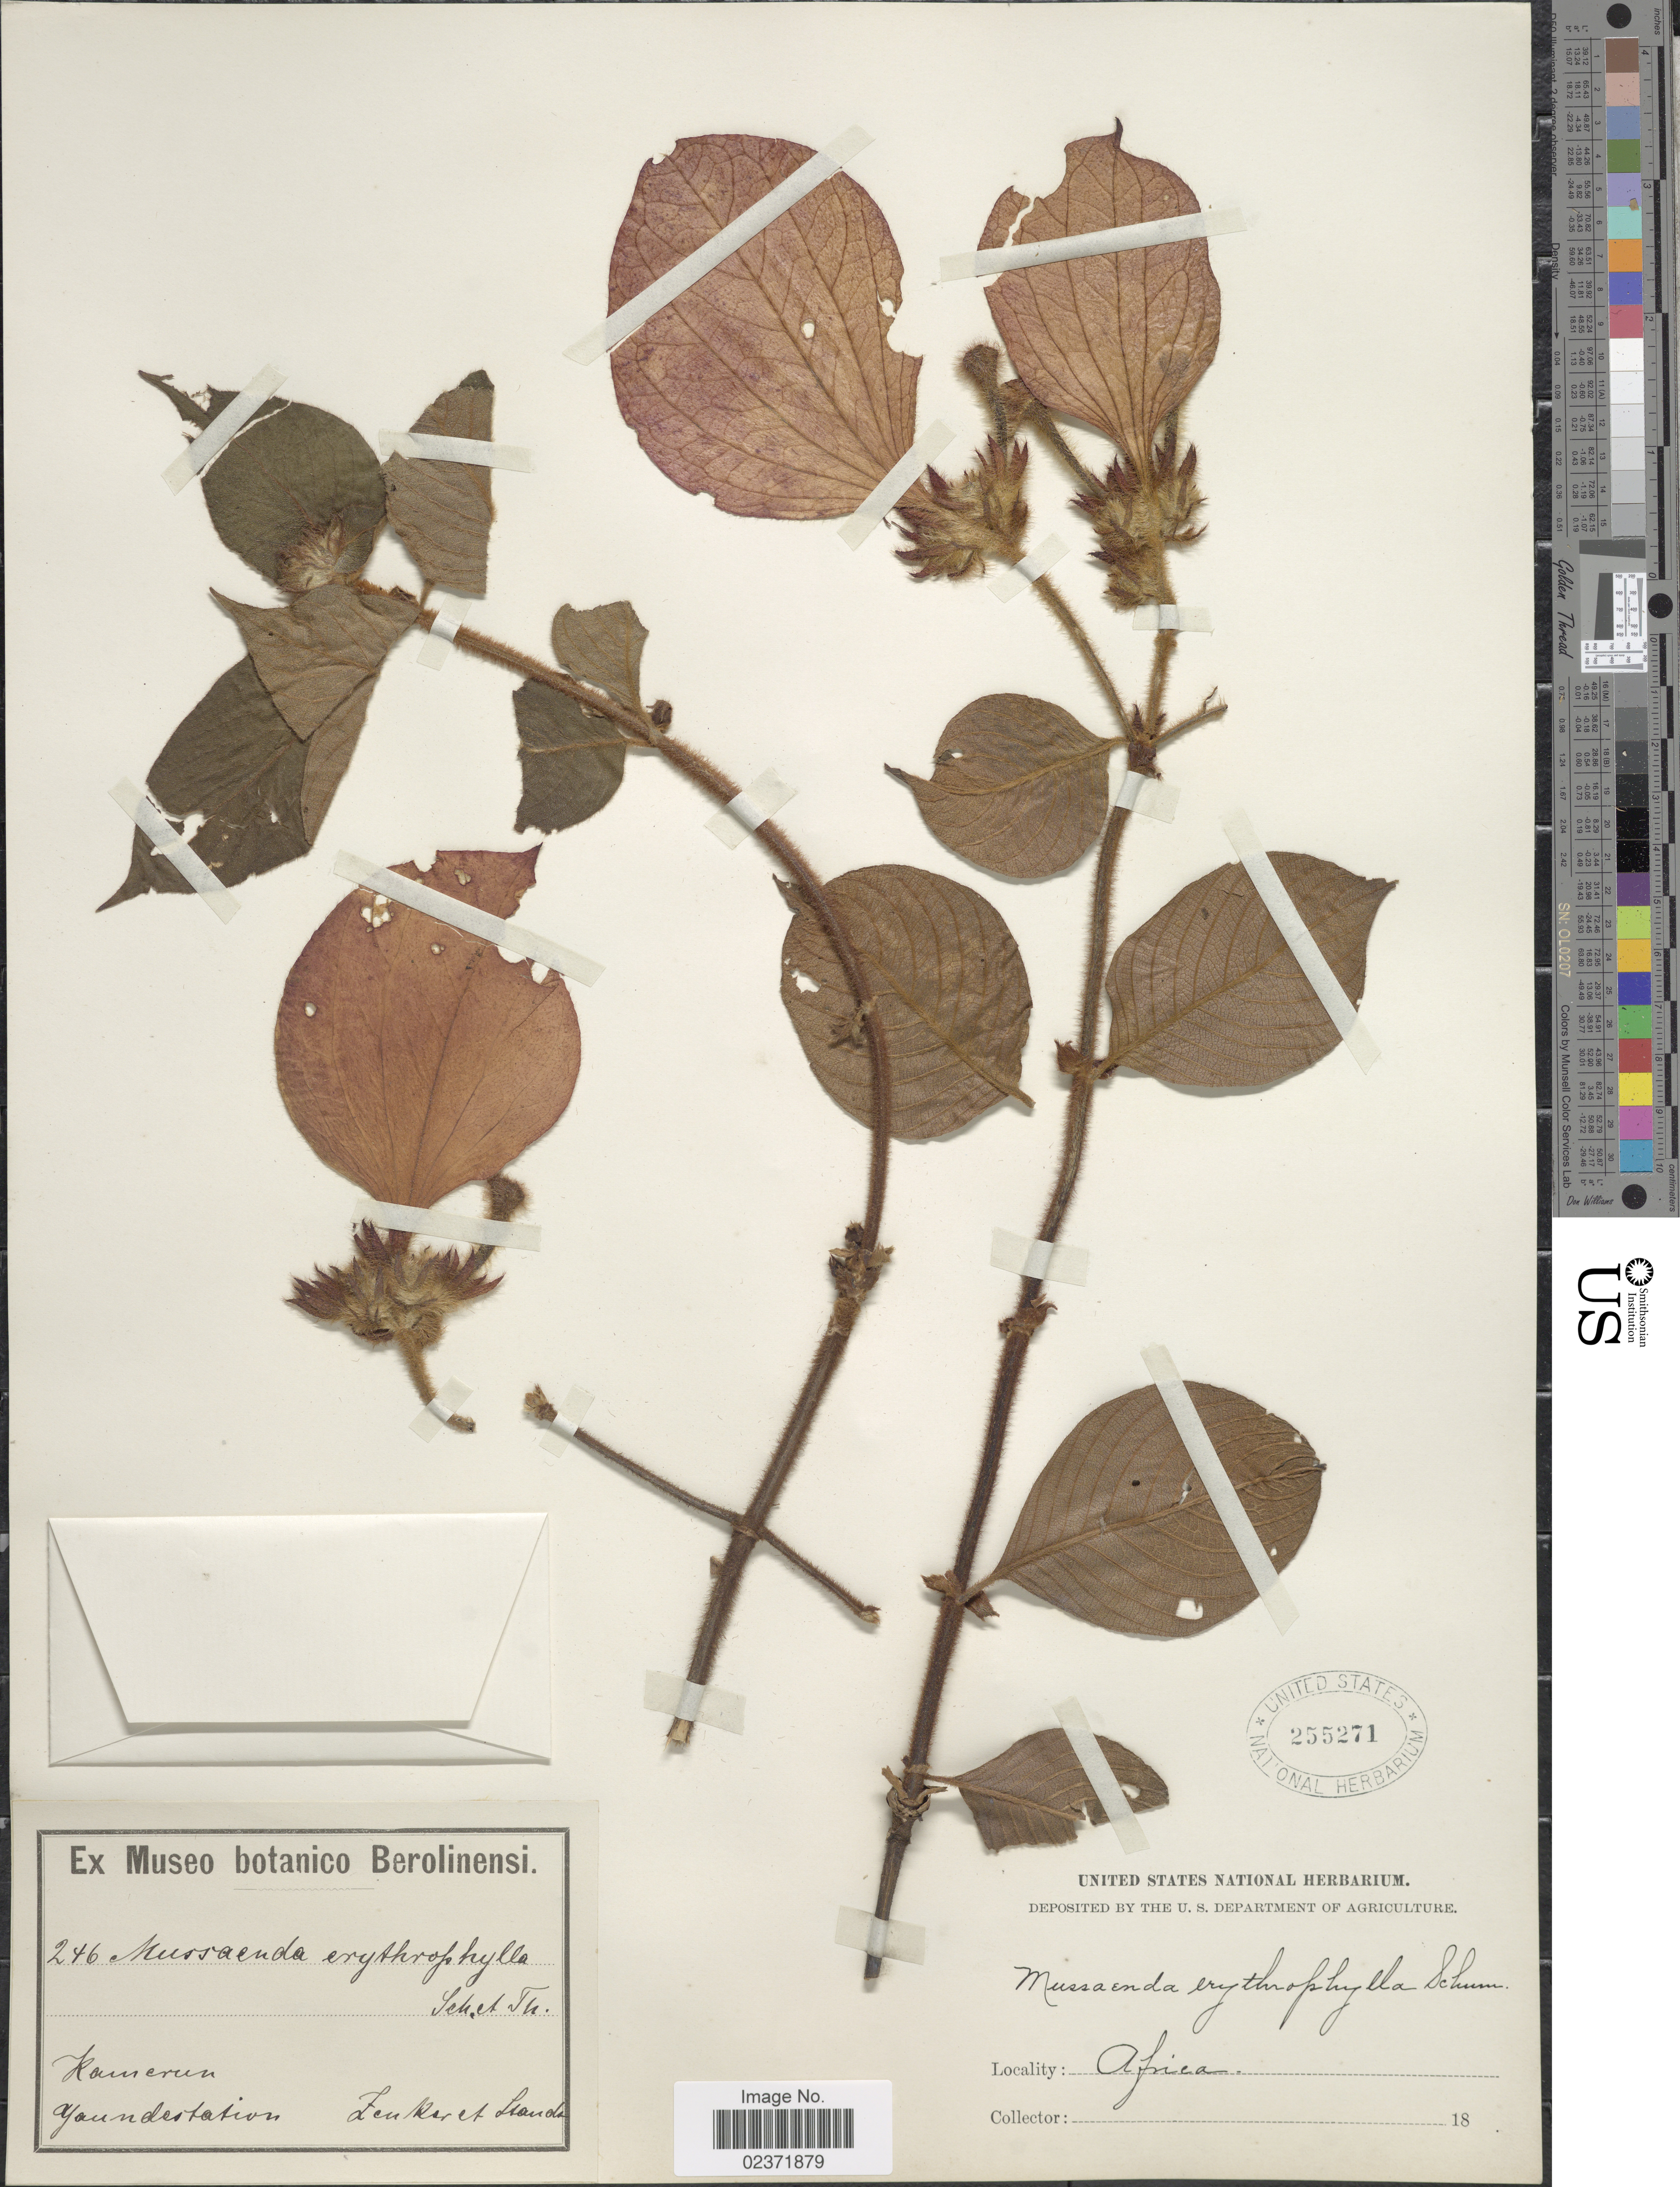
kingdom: Plantae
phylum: Tracheophyta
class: Magnoliopsida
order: Gentianales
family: Rubiaceae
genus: Mussaenda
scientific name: Mussaenda erythrophylla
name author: Schumach. & Thonn.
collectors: Zenker, -- & -. Staudt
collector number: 246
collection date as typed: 18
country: Cameroon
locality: Kamerun, Yaundestation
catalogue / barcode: US 255271